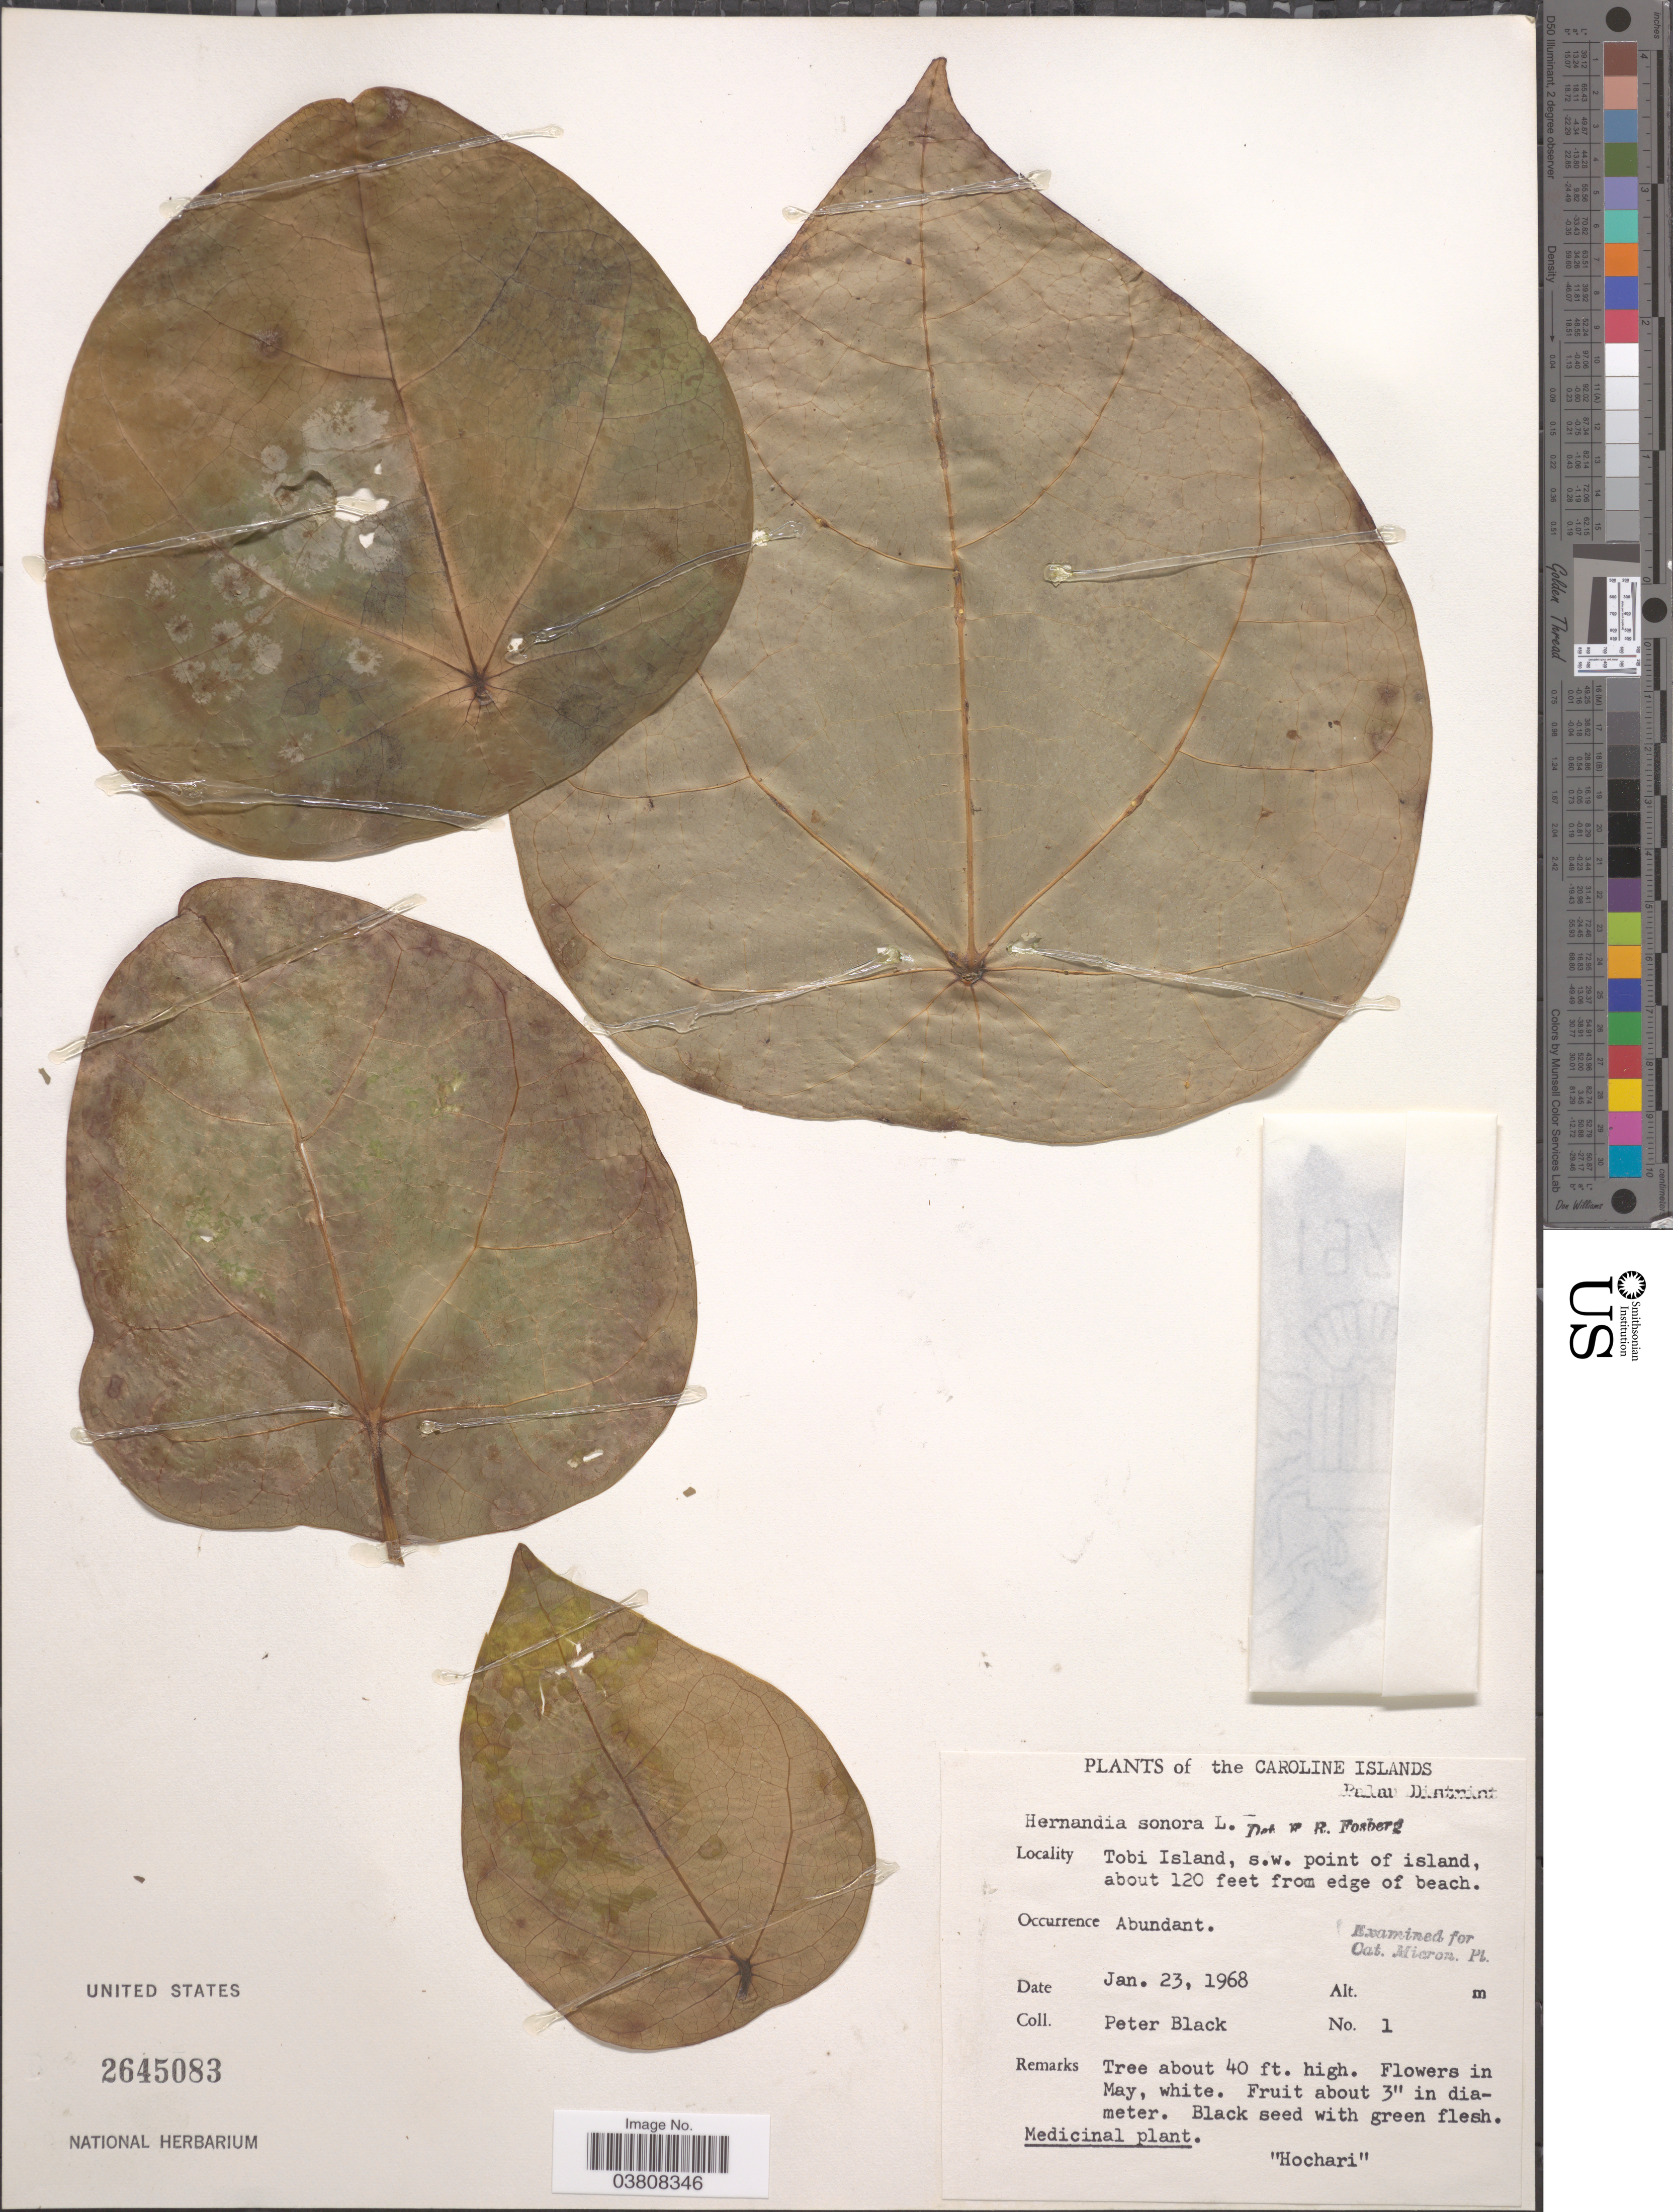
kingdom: Plantae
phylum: Tracheophyta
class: Magnoliopsida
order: Laurales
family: Hernandiaceae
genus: Hernandia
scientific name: Hernandia nymphaeifolia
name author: (C. Presl) Kubitzki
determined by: Strong, Mark T., (BOT), Smithsonian Institution - National Museum of Natural History (UNITED STATES)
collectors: P. Black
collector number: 1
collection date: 1968-01-23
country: Palau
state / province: Belau Outliers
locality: Caroline Islands. Palau District. Tobi Island, s.w. point of island, about 120 feet from edge of beach.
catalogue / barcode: US 2645083